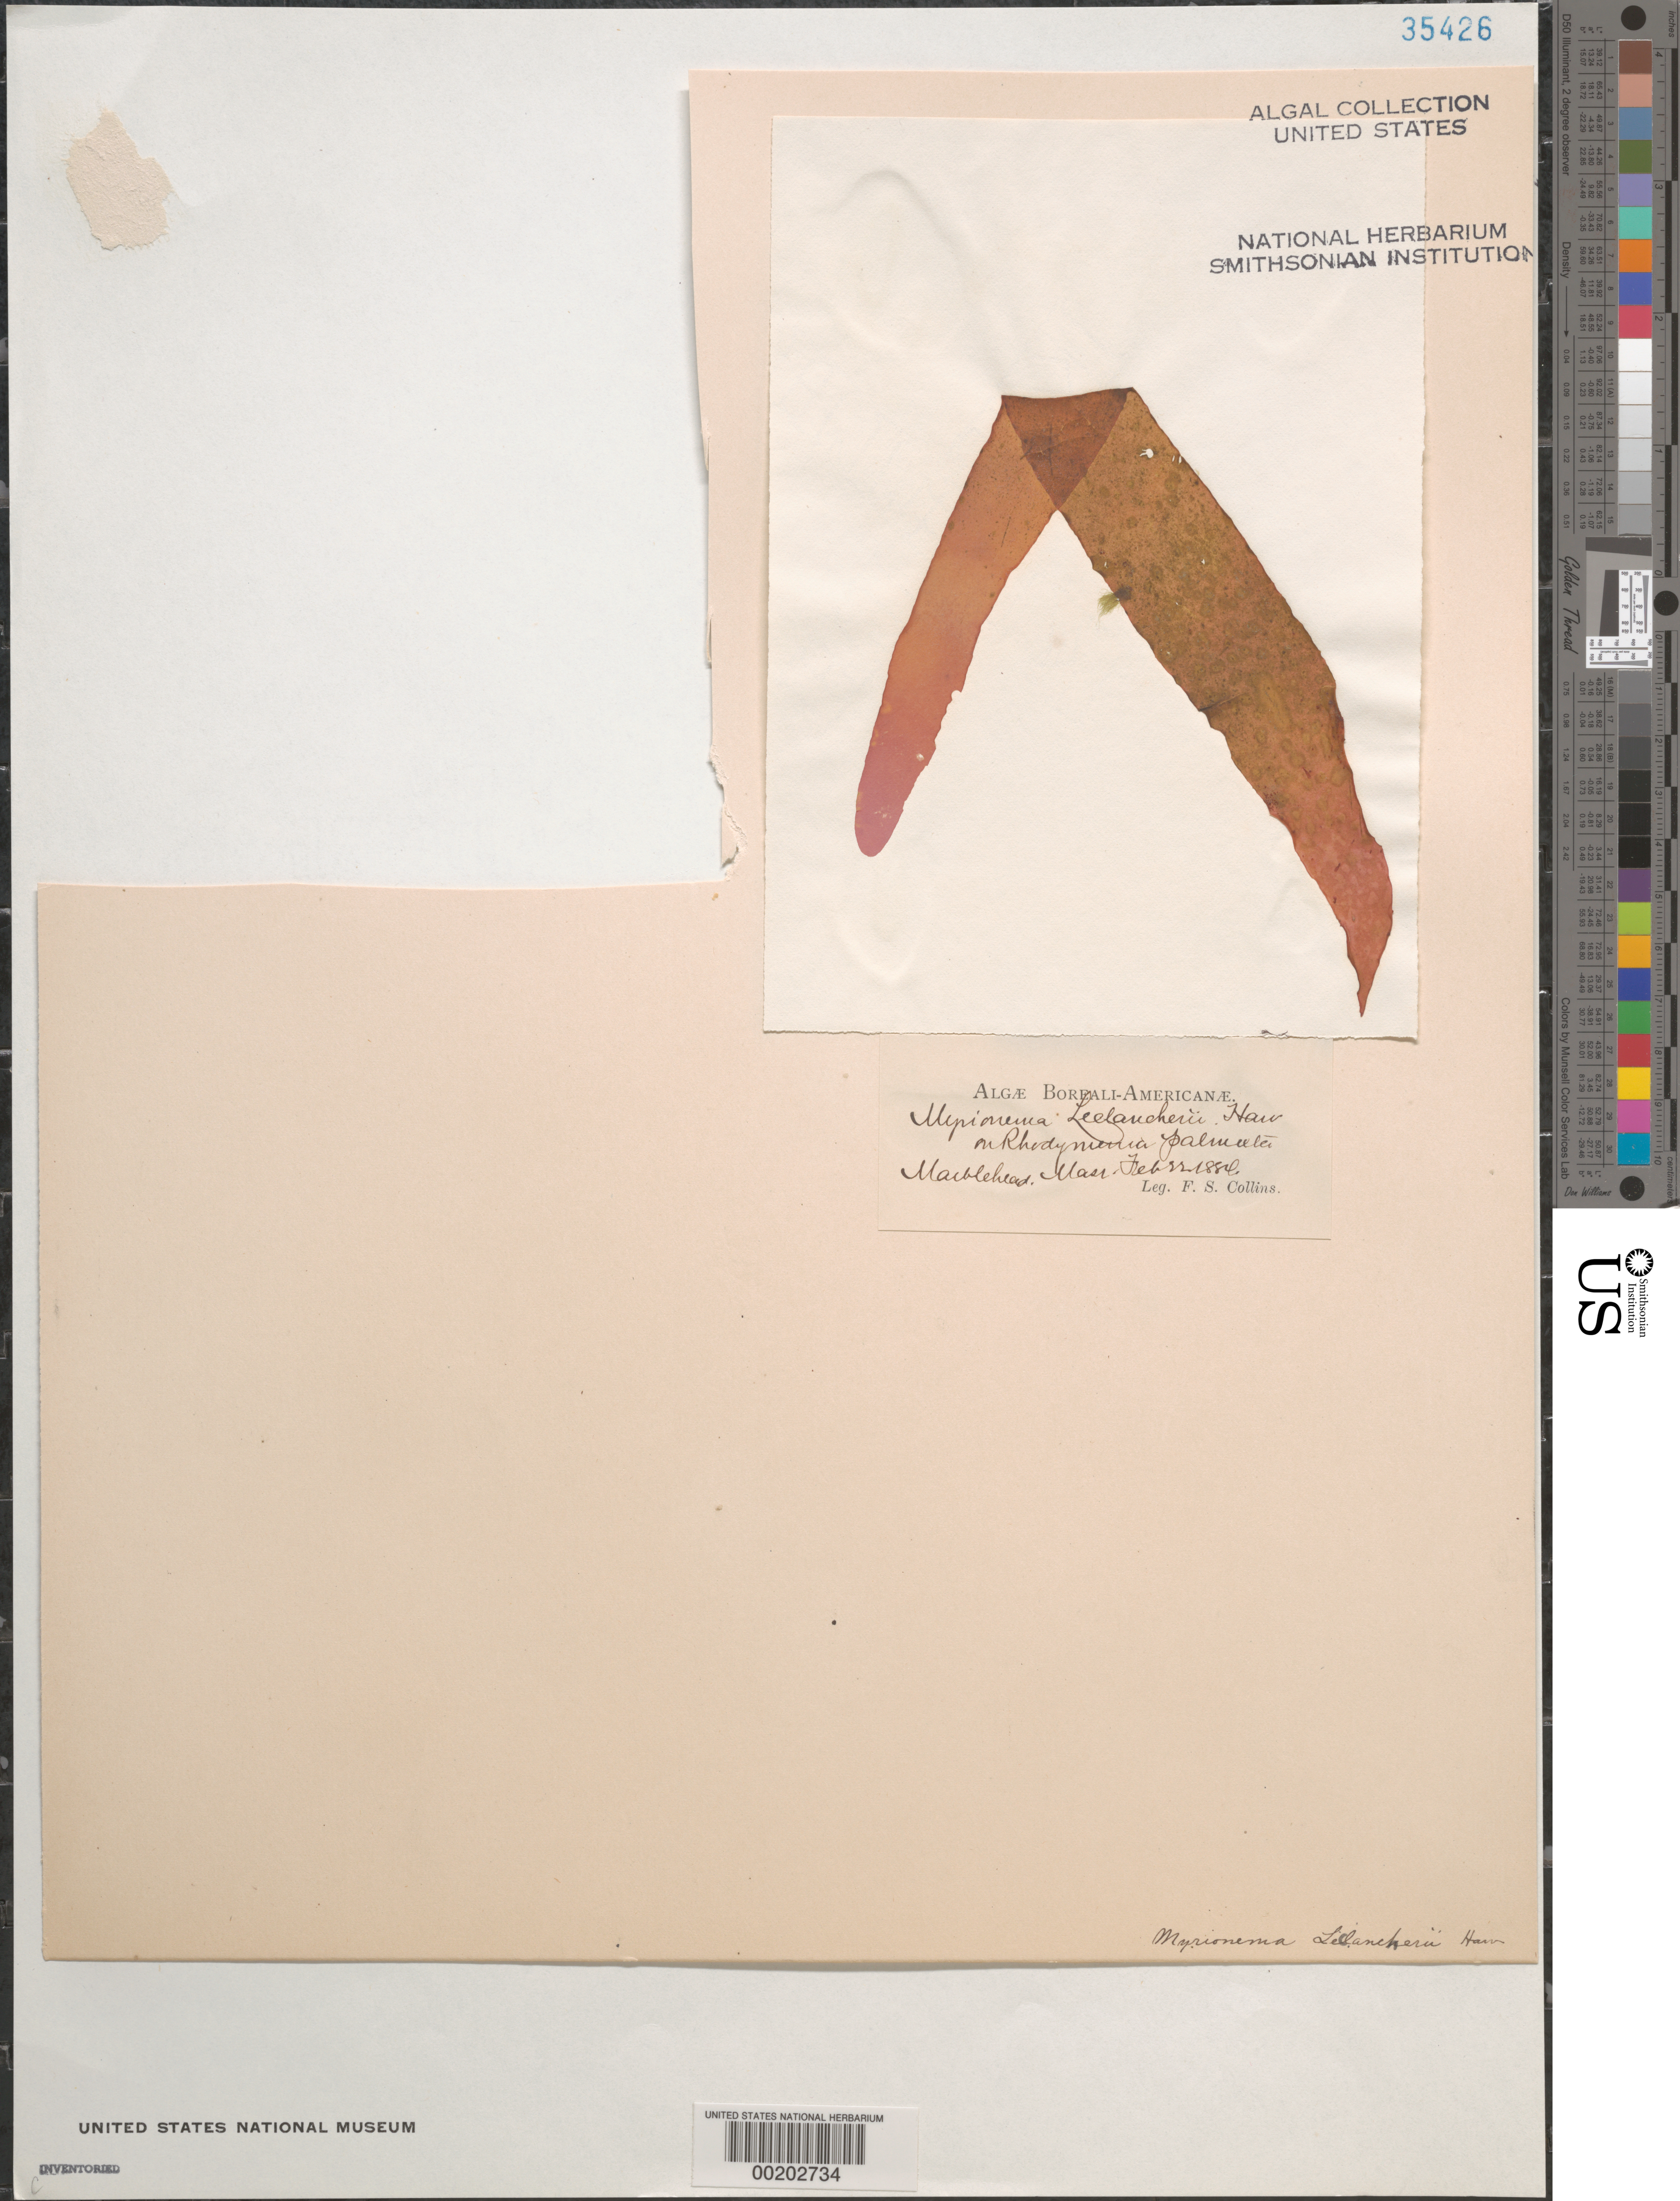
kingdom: Chromista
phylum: Ochrophyta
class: Phaeophyceae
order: Ectocarpales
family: Chordariaceae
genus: Myrionema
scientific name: Myrionema strangulans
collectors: F. Collins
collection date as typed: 22 Feb 1884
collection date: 1884-02-22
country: United States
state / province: Massachusetts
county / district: Essex County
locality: Marblehead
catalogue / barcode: US 35426